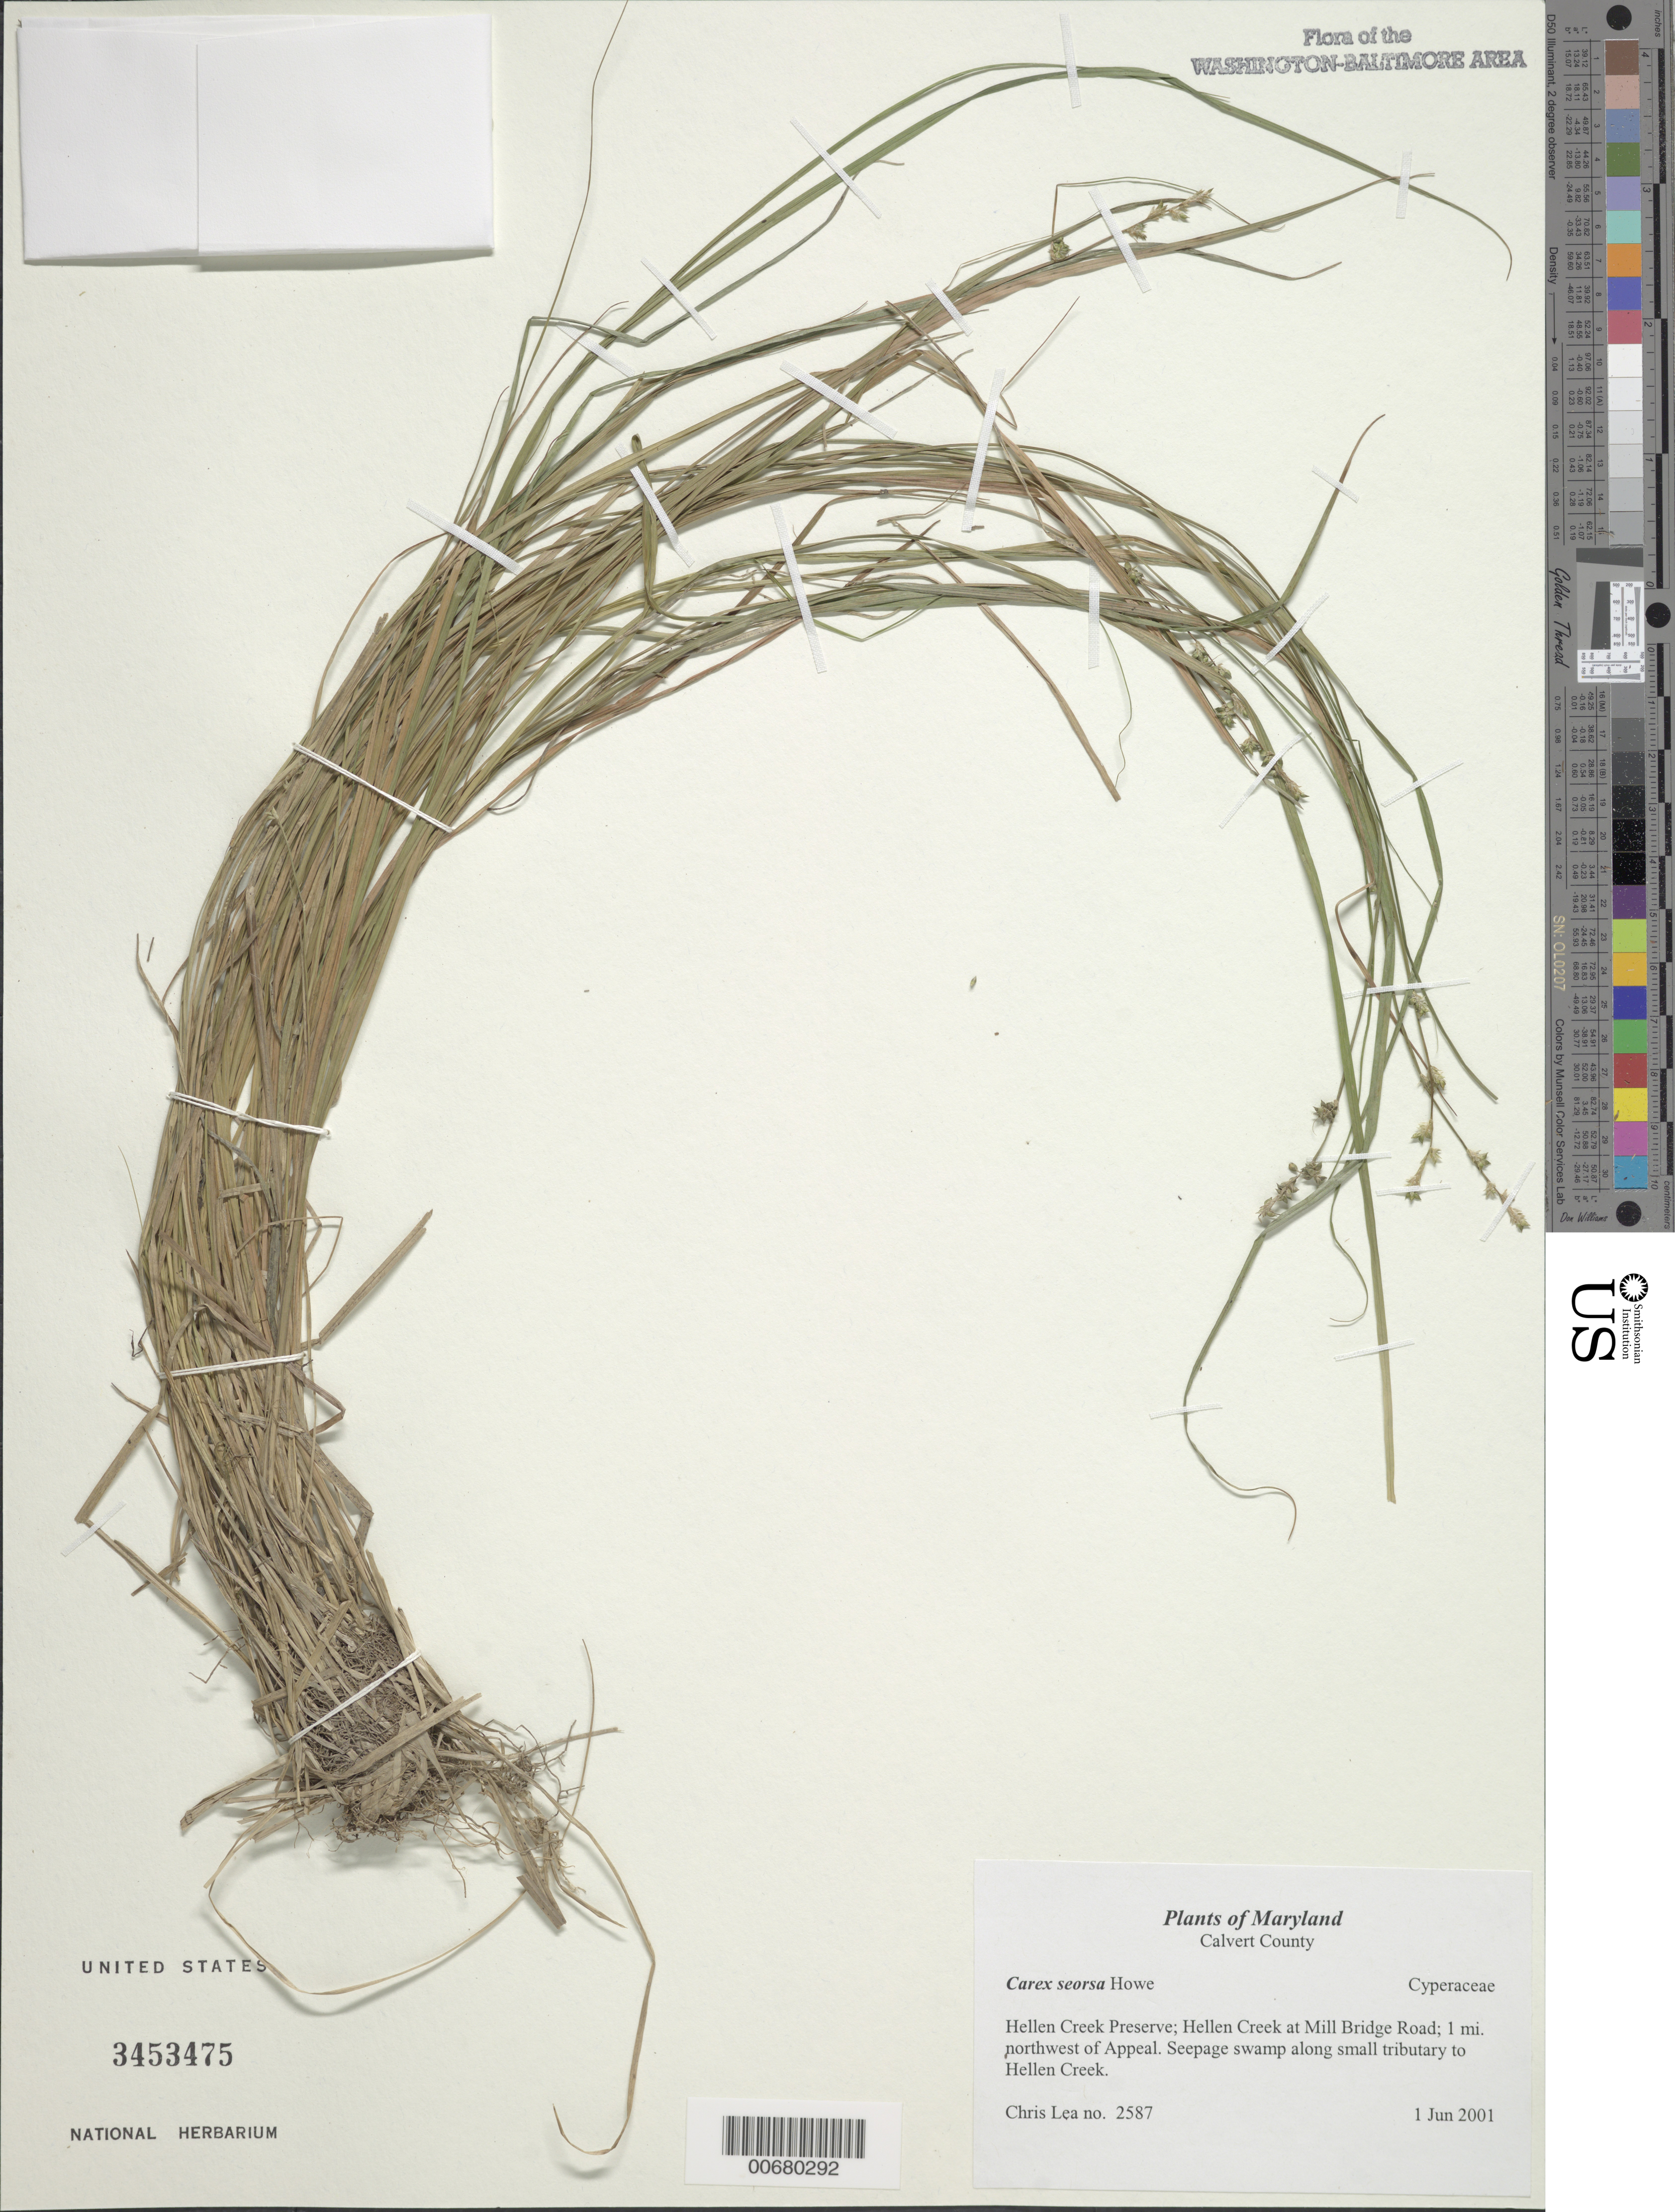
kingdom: Plantae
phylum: Tracheophyta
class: Liliopsida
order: Poales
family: Cyperaceae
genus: Carex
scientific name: Carex seorsa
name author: Howe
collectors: C. Lea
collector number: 2587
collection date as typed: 1 Jun 2001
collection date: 2001-06-01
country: United States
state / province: Maryland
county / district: Calvert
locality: Hellen Creek Preserve; Hellen Creek at Mill Bridge Road; 1 mi. northwest of Appeal.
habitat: Seepage swamp along small tributary.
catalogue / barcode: US 3453475